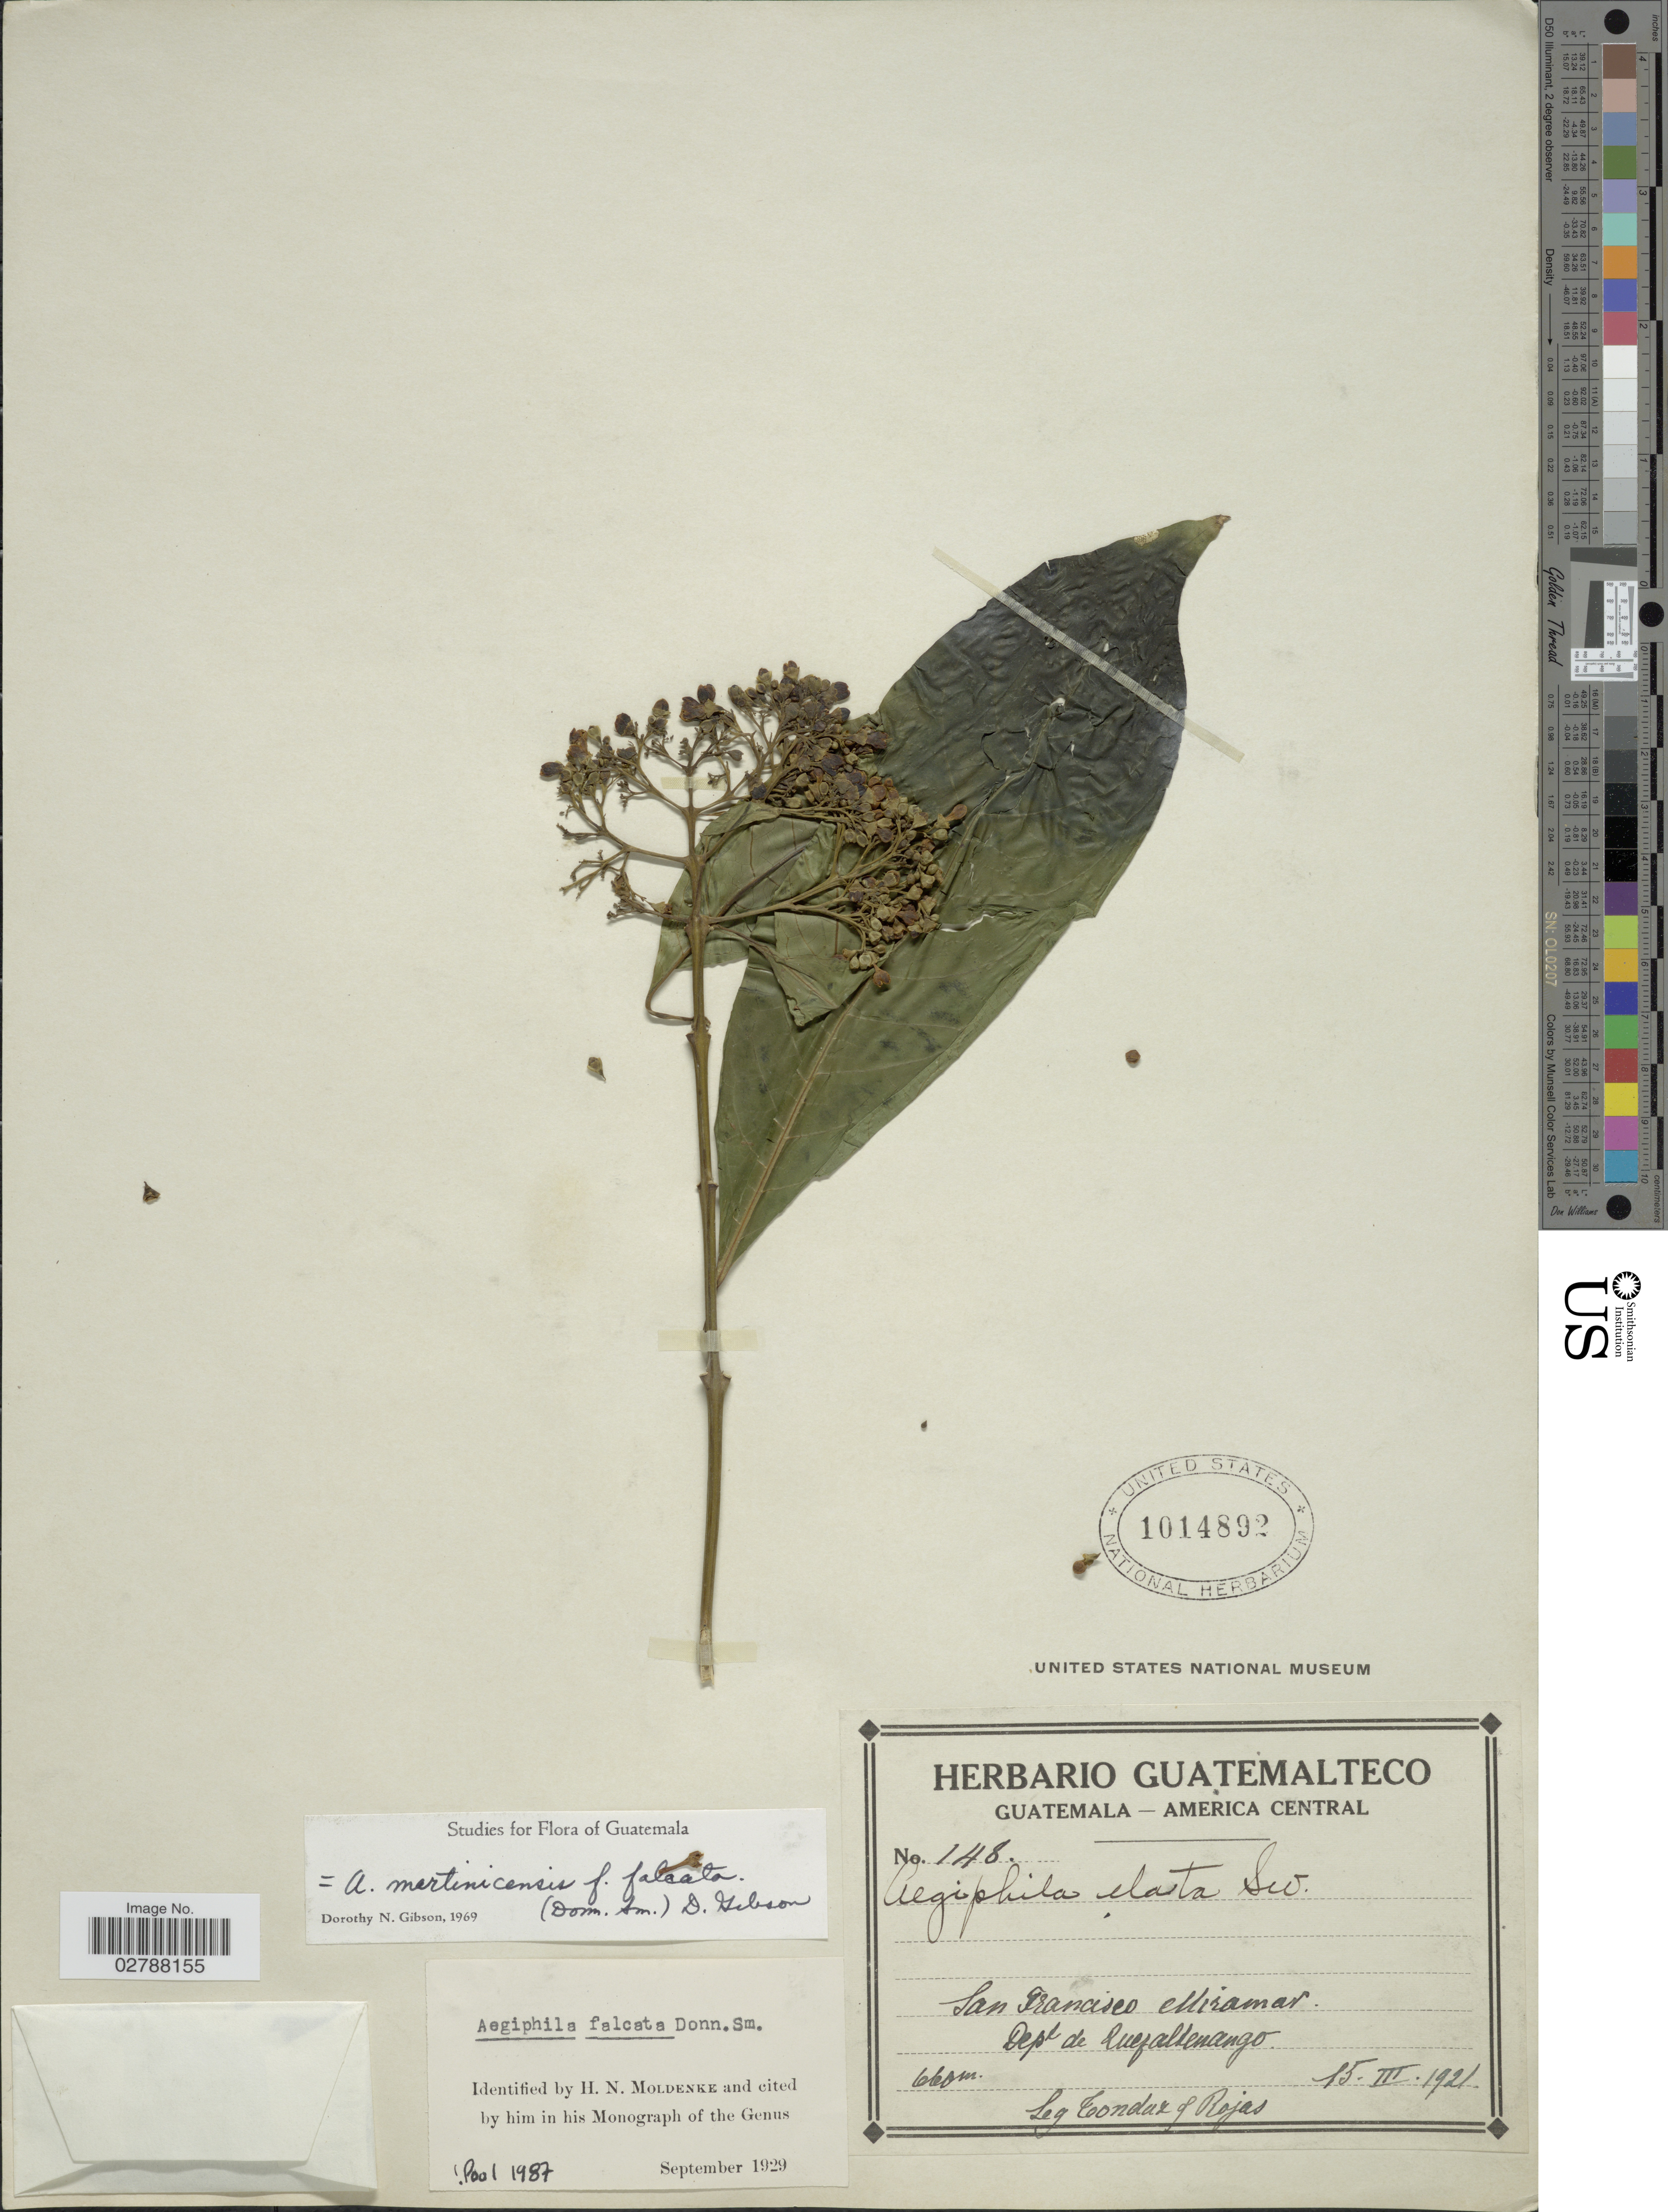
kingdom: Plantae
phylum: Tracheophyta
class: Magnoliopsida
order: Lamiales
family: Lamiaceae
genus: Aegiphila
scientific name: Aegiphila falcata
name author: Donn. Sm.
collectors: Tonduz & Rojas, --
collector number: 148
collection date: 1921-03-15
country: Guatemala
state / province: Quetzaltenango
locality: San Francisco Miramar, Dept. de Quezaltenango.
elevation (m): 660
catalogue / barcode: US 1014892